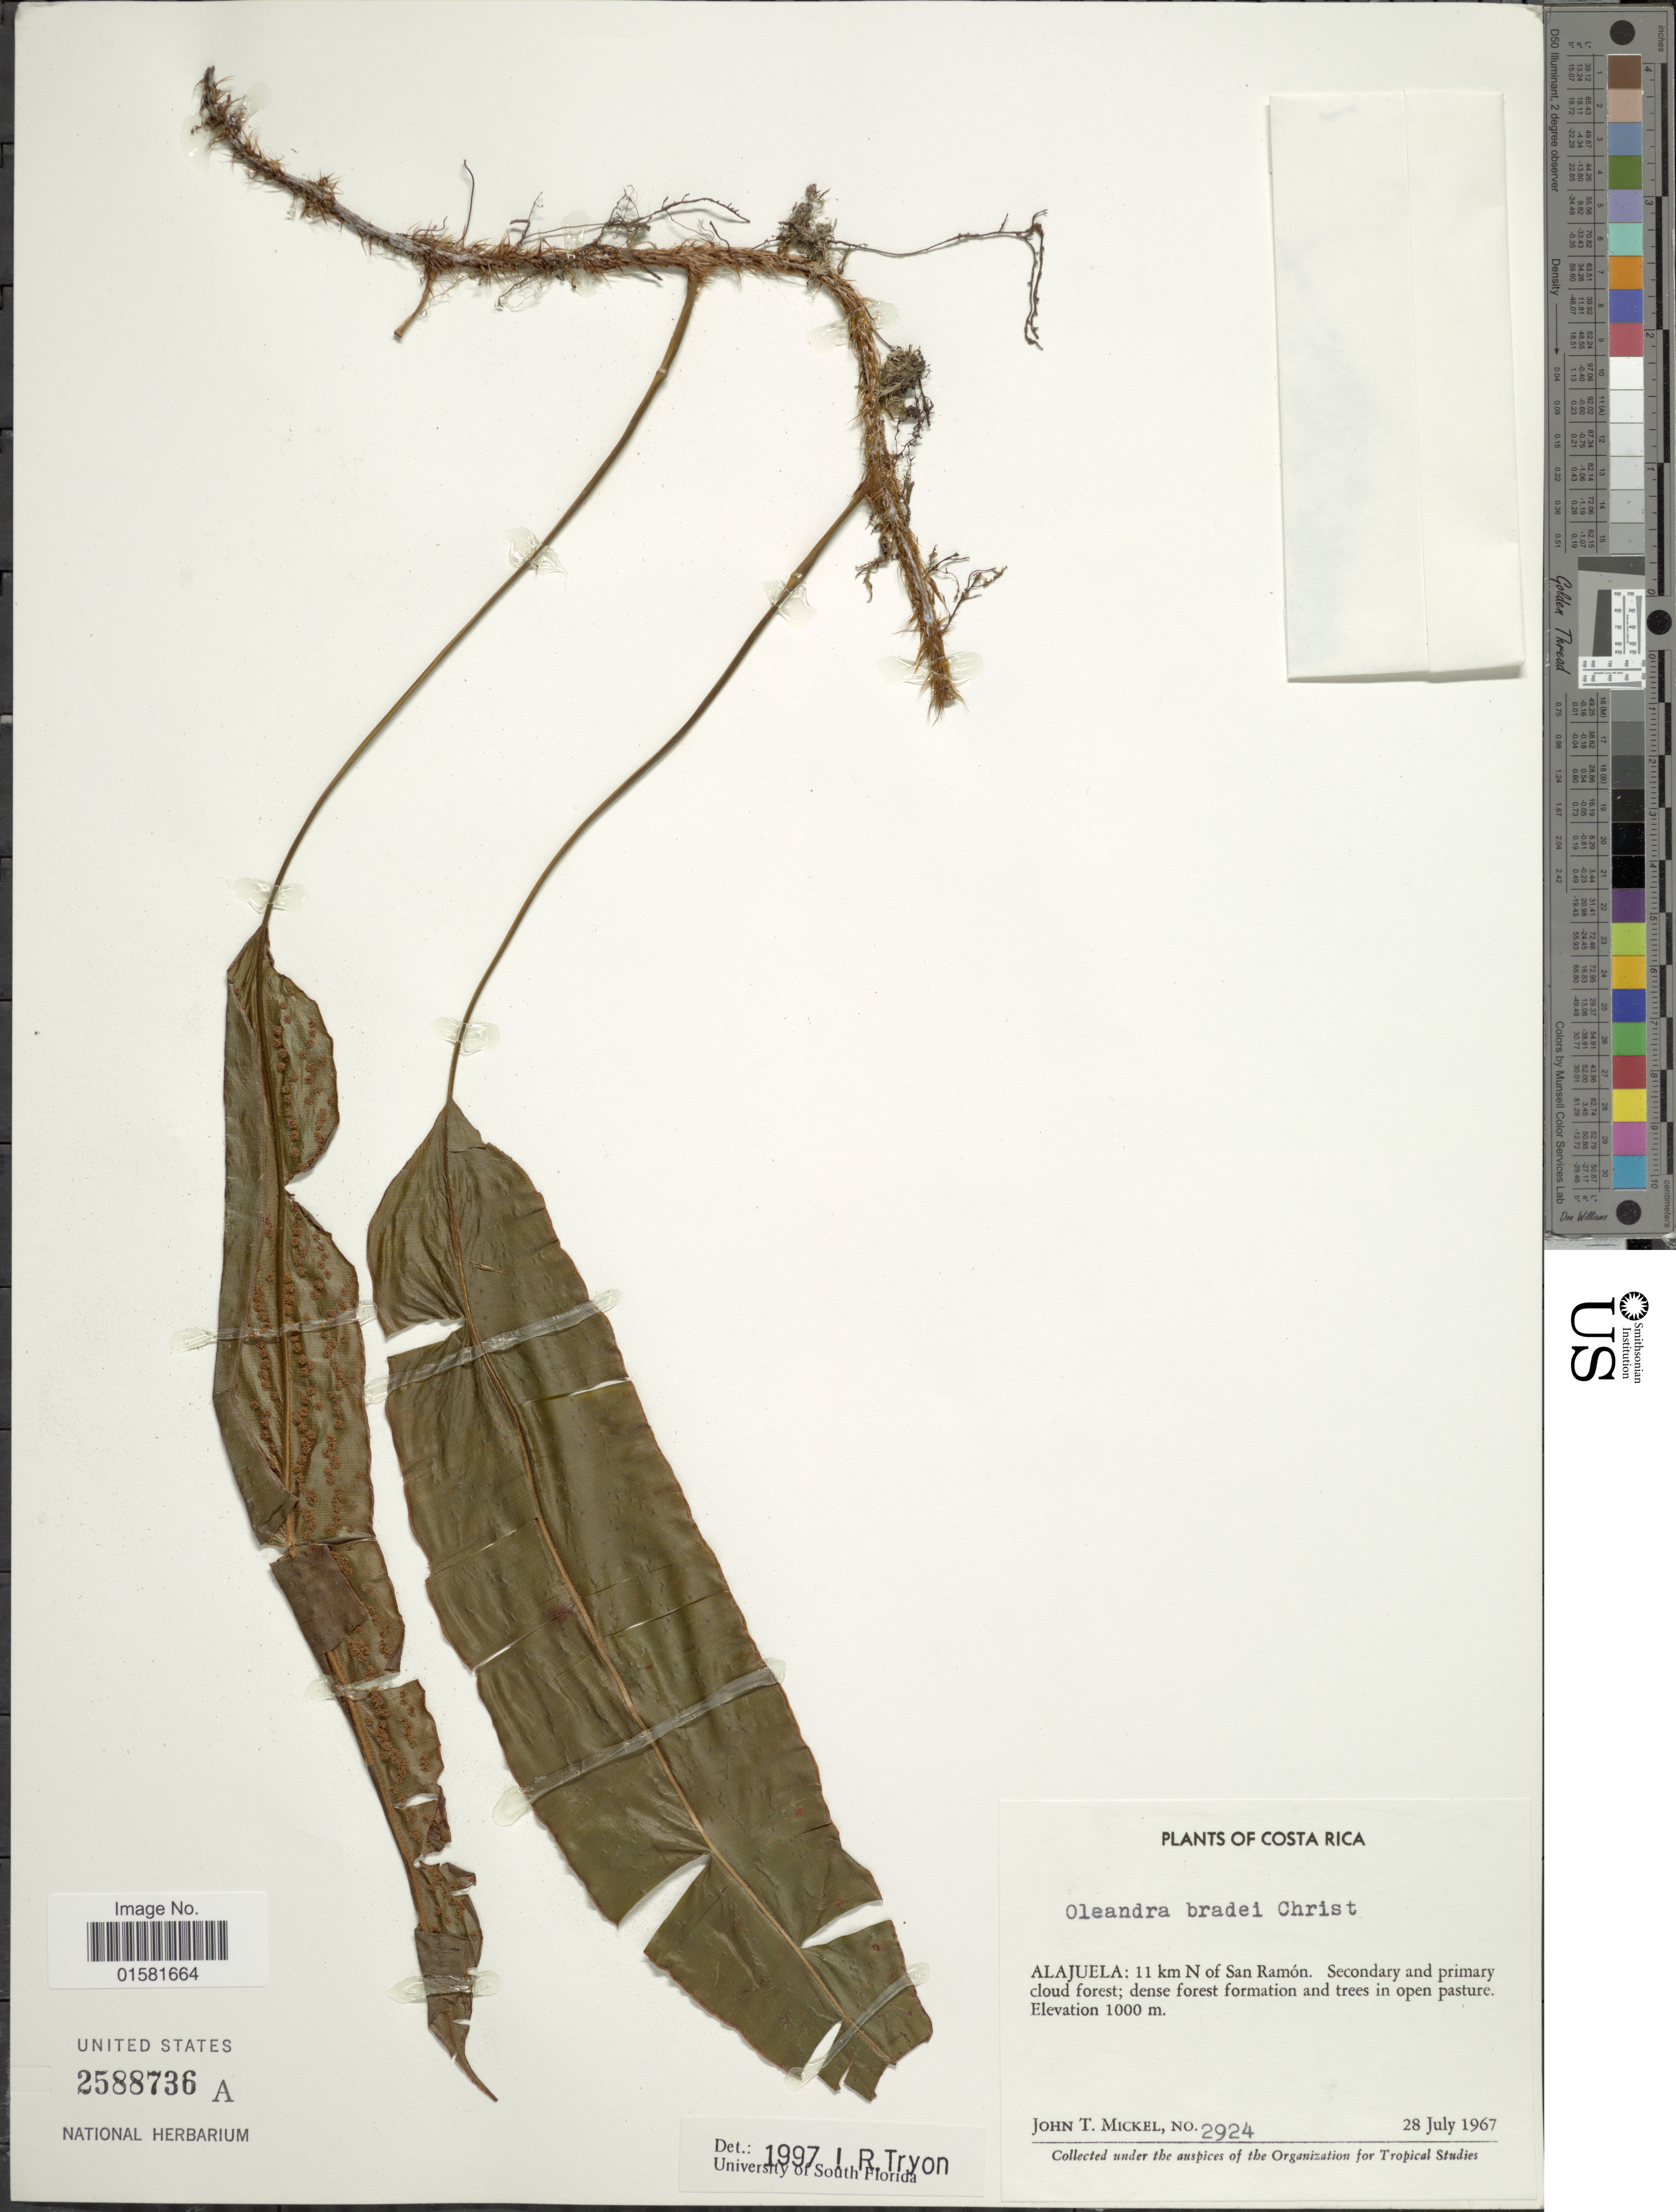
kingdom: Plantae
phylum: Tracheophyta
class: Polypodiopsida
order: Polypodiales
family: Oleandraceae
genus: Oleandra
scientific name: Oleandra bradei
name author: Christ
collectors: J. T. Mickel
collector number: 2924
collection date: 1967-07-28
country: Costa Rica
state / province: Alajuela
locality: Costa Rica, Alajuela: 11 km N of San Ramon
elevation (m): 1000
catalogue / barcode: US 2588736A